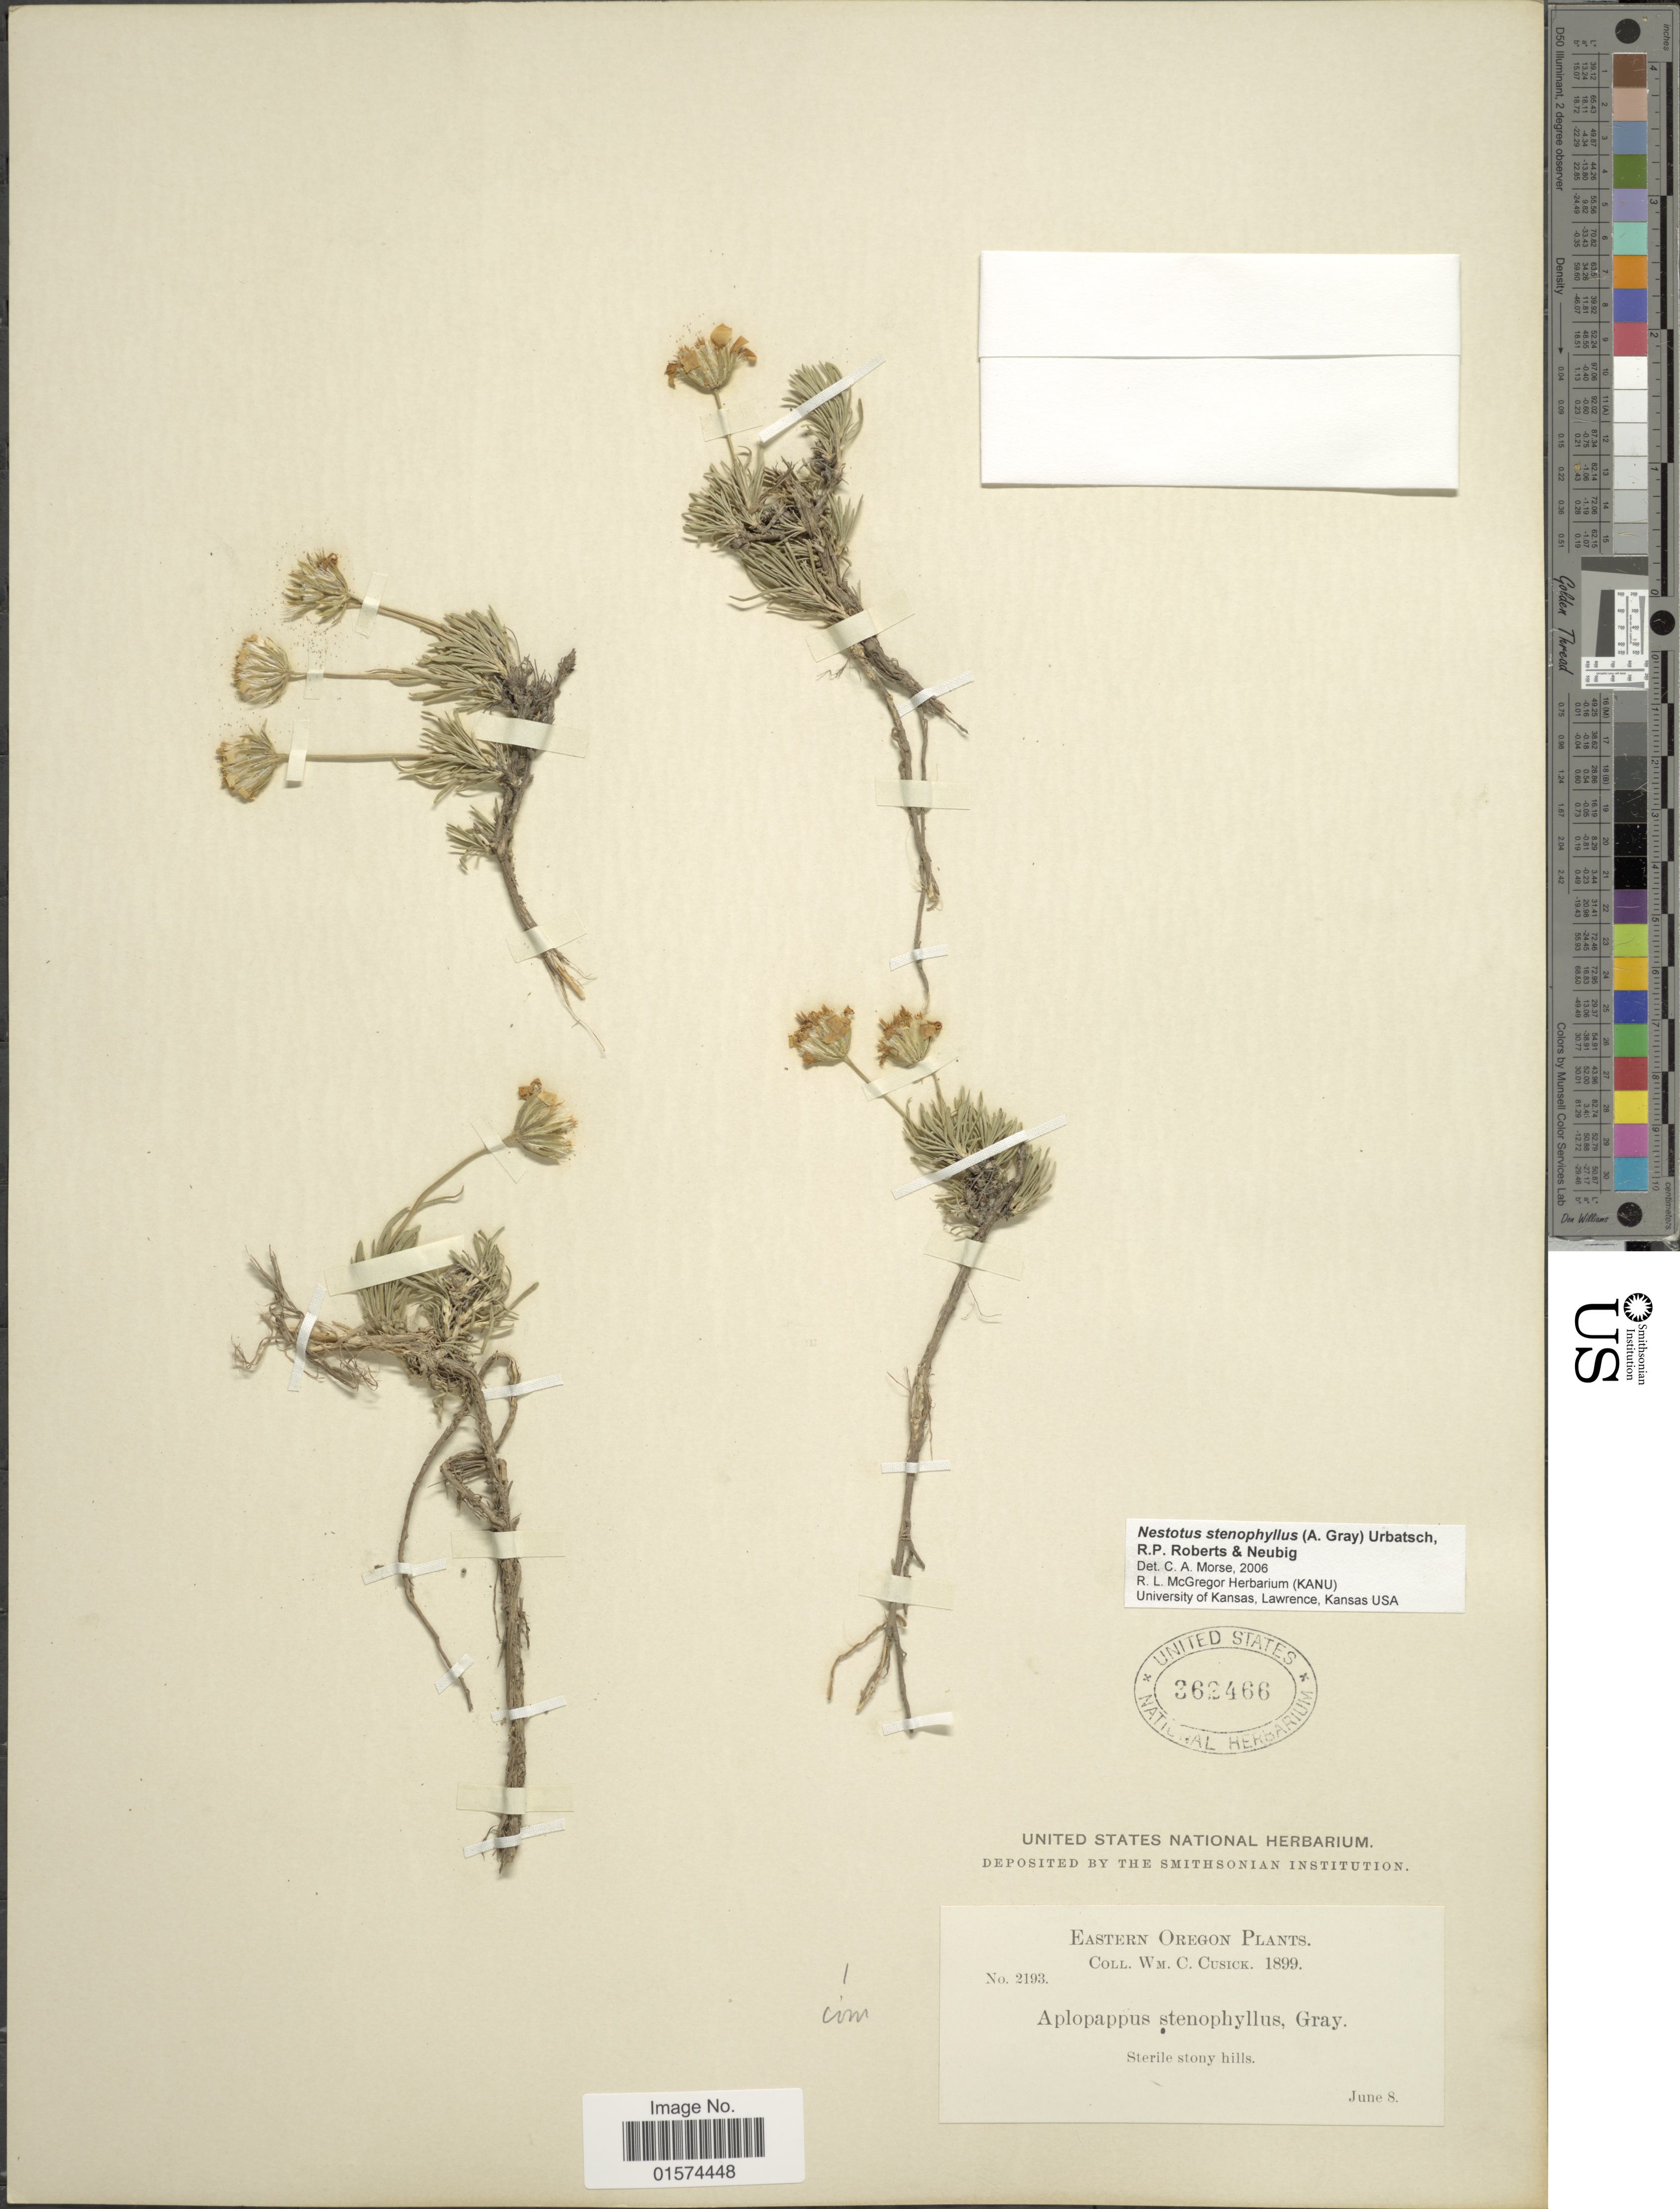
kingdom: Plantae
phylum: Tracheophyta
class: Magnoliopsida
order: Asterales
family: Asteraceae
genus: Nestotus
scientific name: Nestotus stenophyllus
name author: (A. Gray) R.P.Roberts et al.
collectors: W. C. Cusick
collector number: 2193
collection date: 1899-06-08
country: United States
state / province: Oregon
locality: Eastern Oregon Plants, Sterile stony hills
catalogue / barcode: US 362466